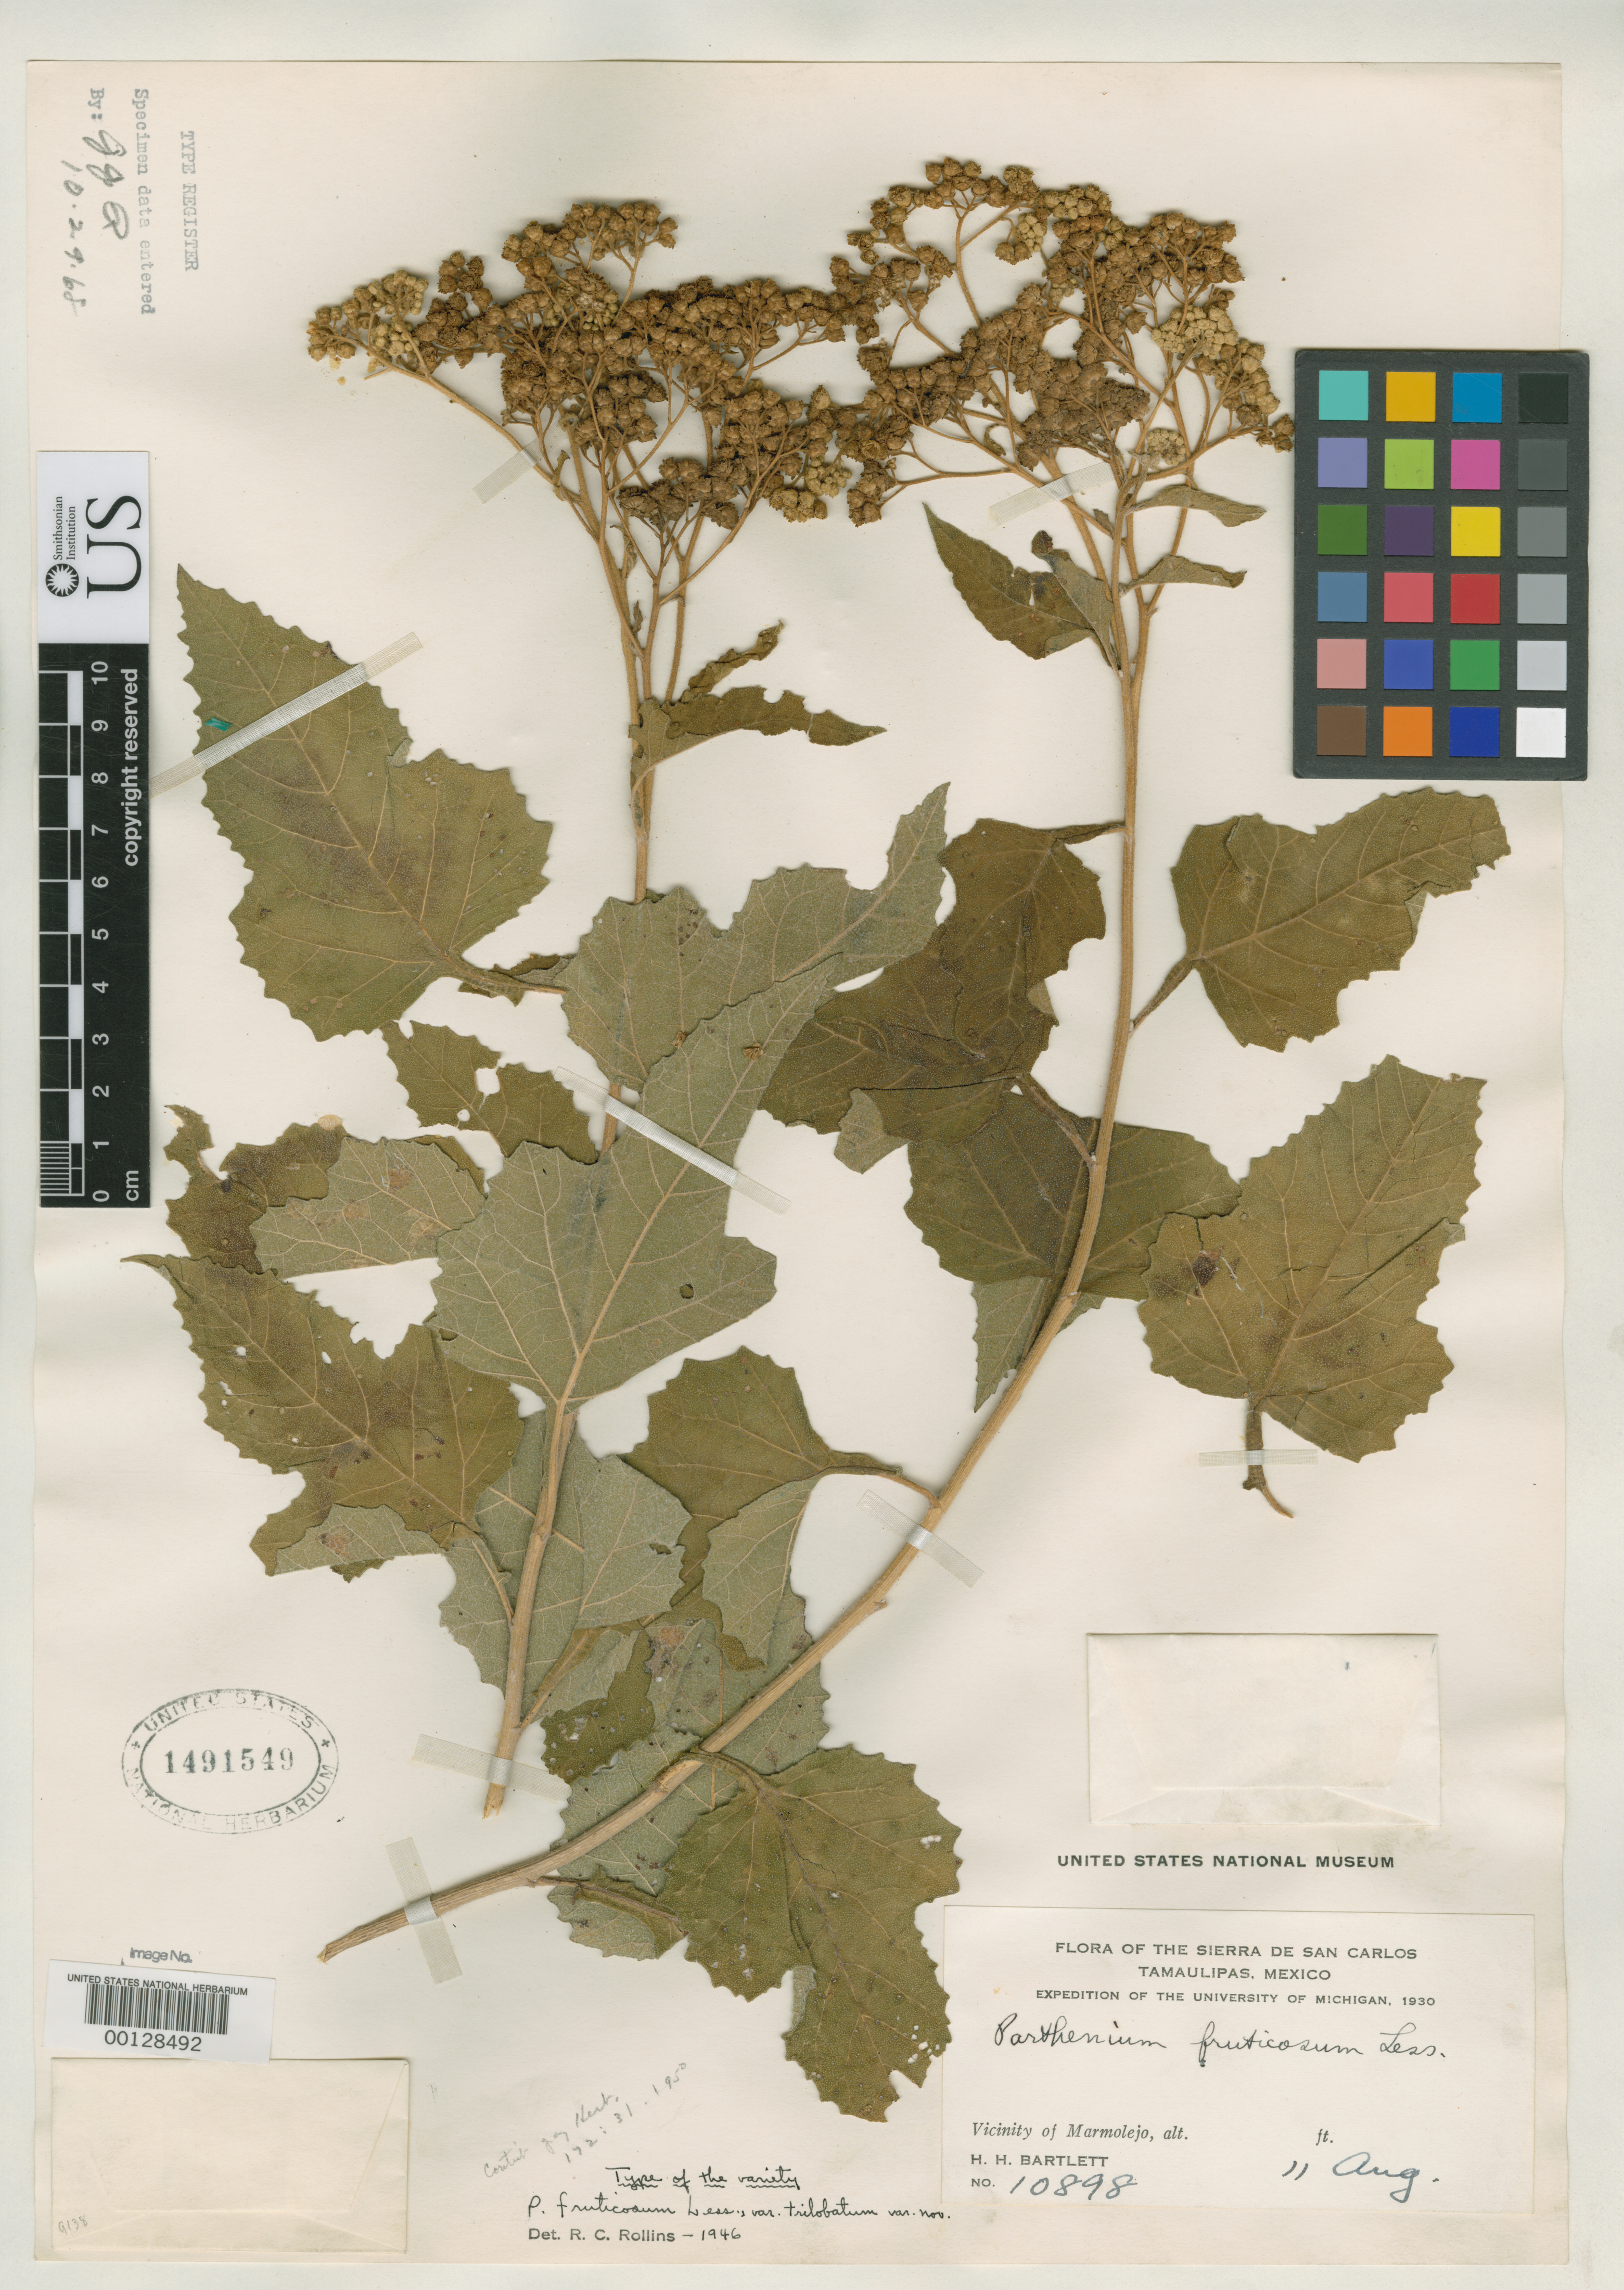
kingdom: Plantae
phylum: Tracheophyta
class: Magnoliopsida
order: Asterales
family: Asteraceae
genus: Parthenium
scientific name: Parthenium fruticosum var. trilobatum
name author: Rollins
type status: Holotype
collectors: H. H. Bartlett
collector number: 10898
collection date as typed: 11 Aug 1930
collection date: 1930-08-11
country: Mexico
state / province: Tamaulipas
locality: Marmolejo, Sierra de San Carlos.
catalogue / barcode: US 1491549